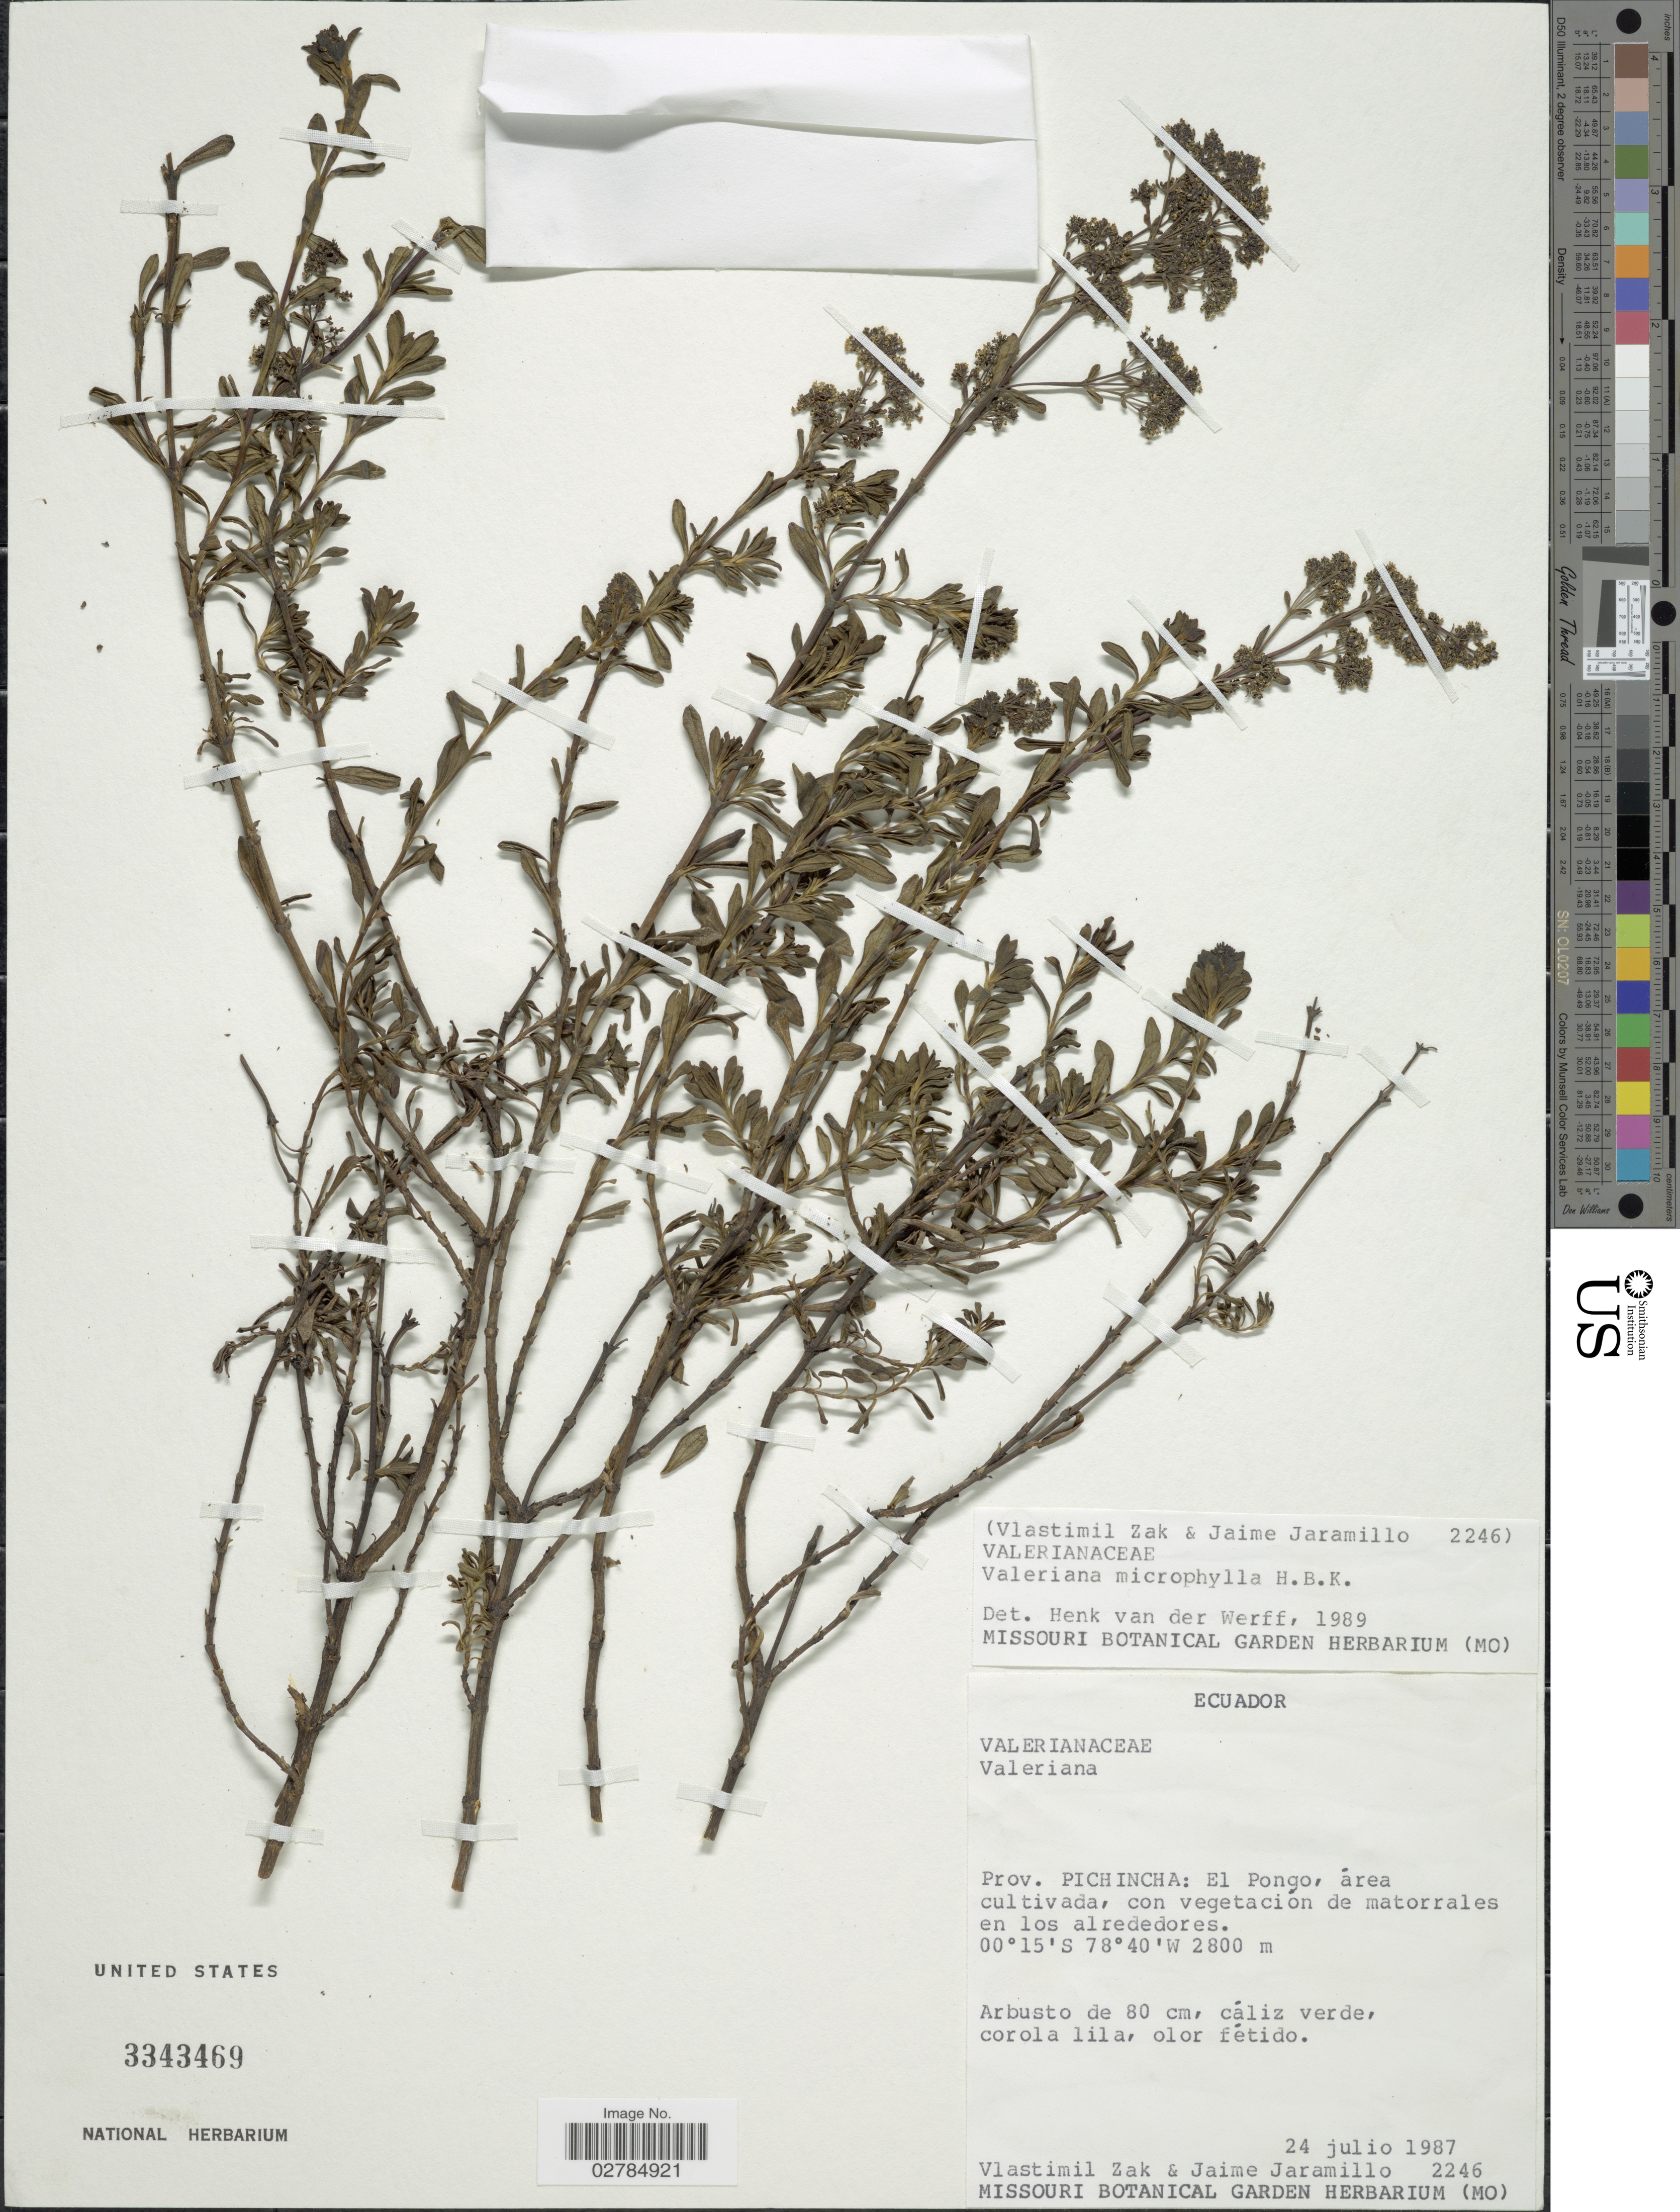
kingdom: Plantae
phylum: Tracheophyta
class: Magnoliopsida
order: Dipsacales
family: Caprifoliaceae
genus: Valeriana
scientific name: Valeriana microphylla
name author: Kunth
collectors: V. Zak & J. Jaramillo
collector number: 2246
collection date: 1987-07-24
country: Ecuador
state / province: Pichincha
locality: El Pongo, área cultivada.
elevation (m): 2800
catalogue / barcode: US 3343469